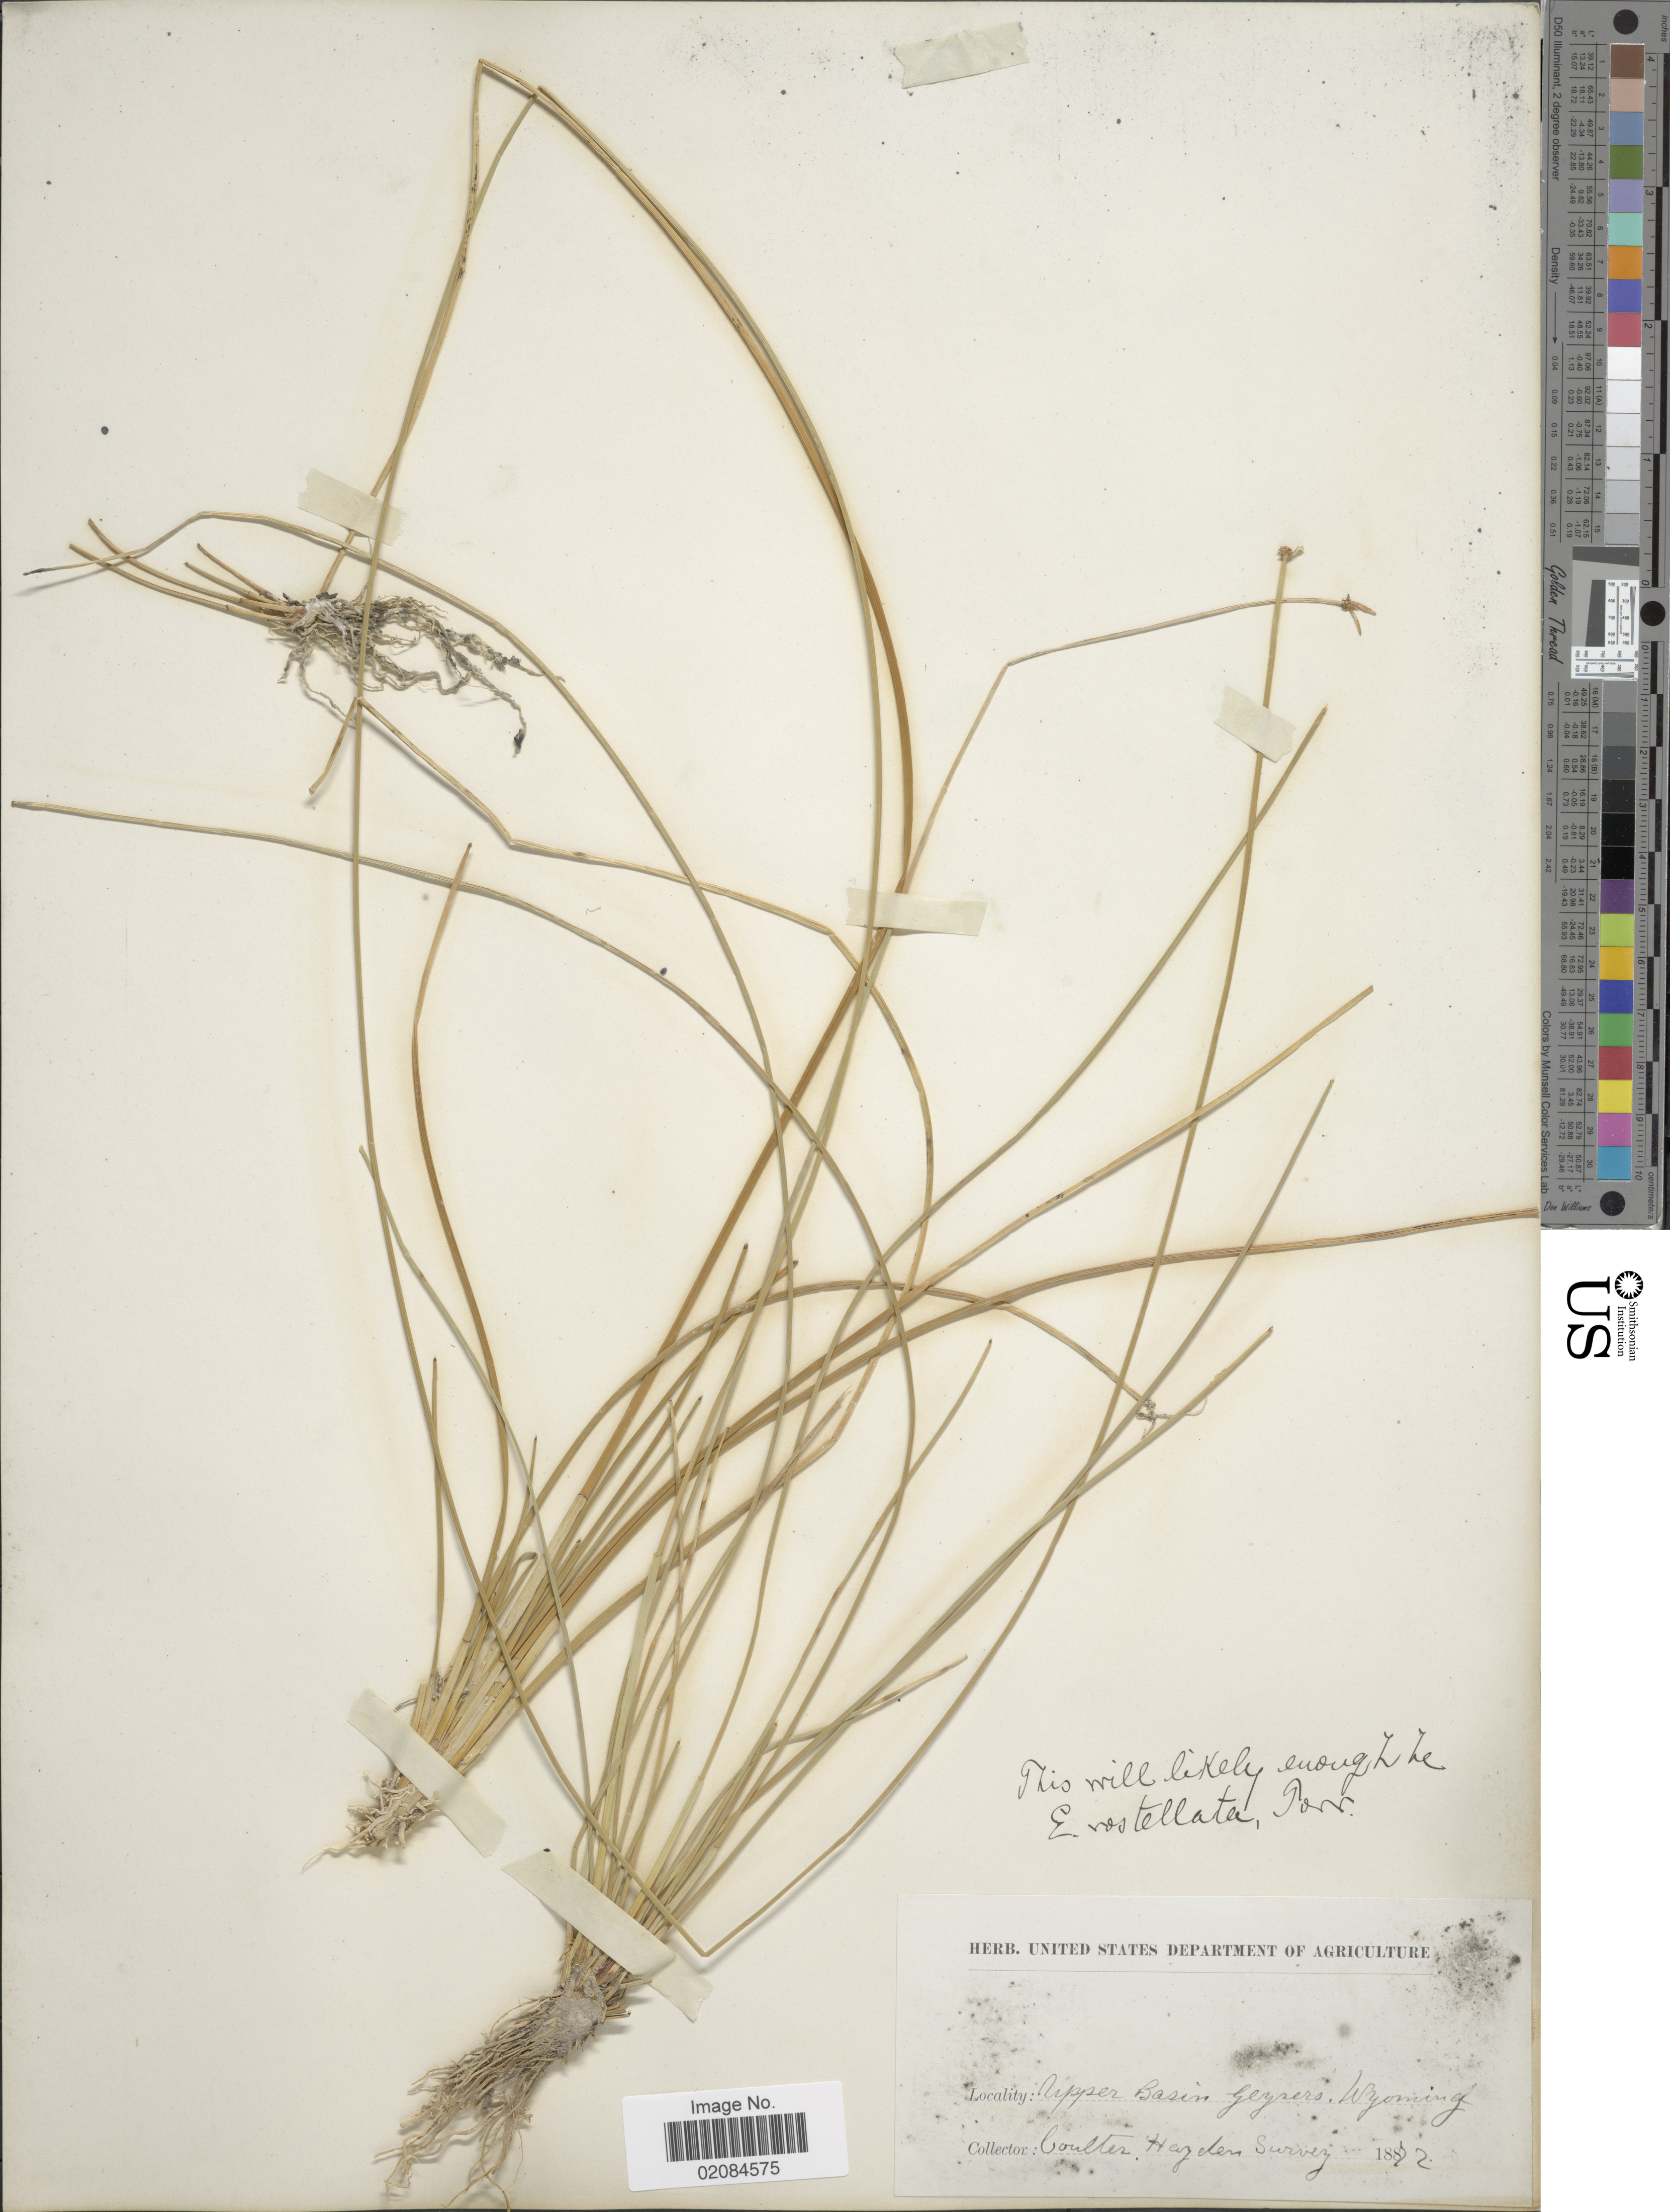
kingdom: Plantae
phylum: Tracheophyta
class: Liliopsida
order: Poales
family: Cyperaceae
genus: Eleocharis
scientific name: Eleocharis rostellata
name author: (Torr.) Torr.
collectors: C. Hayden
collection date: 1872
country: United States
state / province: Wyoming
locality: Upper Basin Geyers